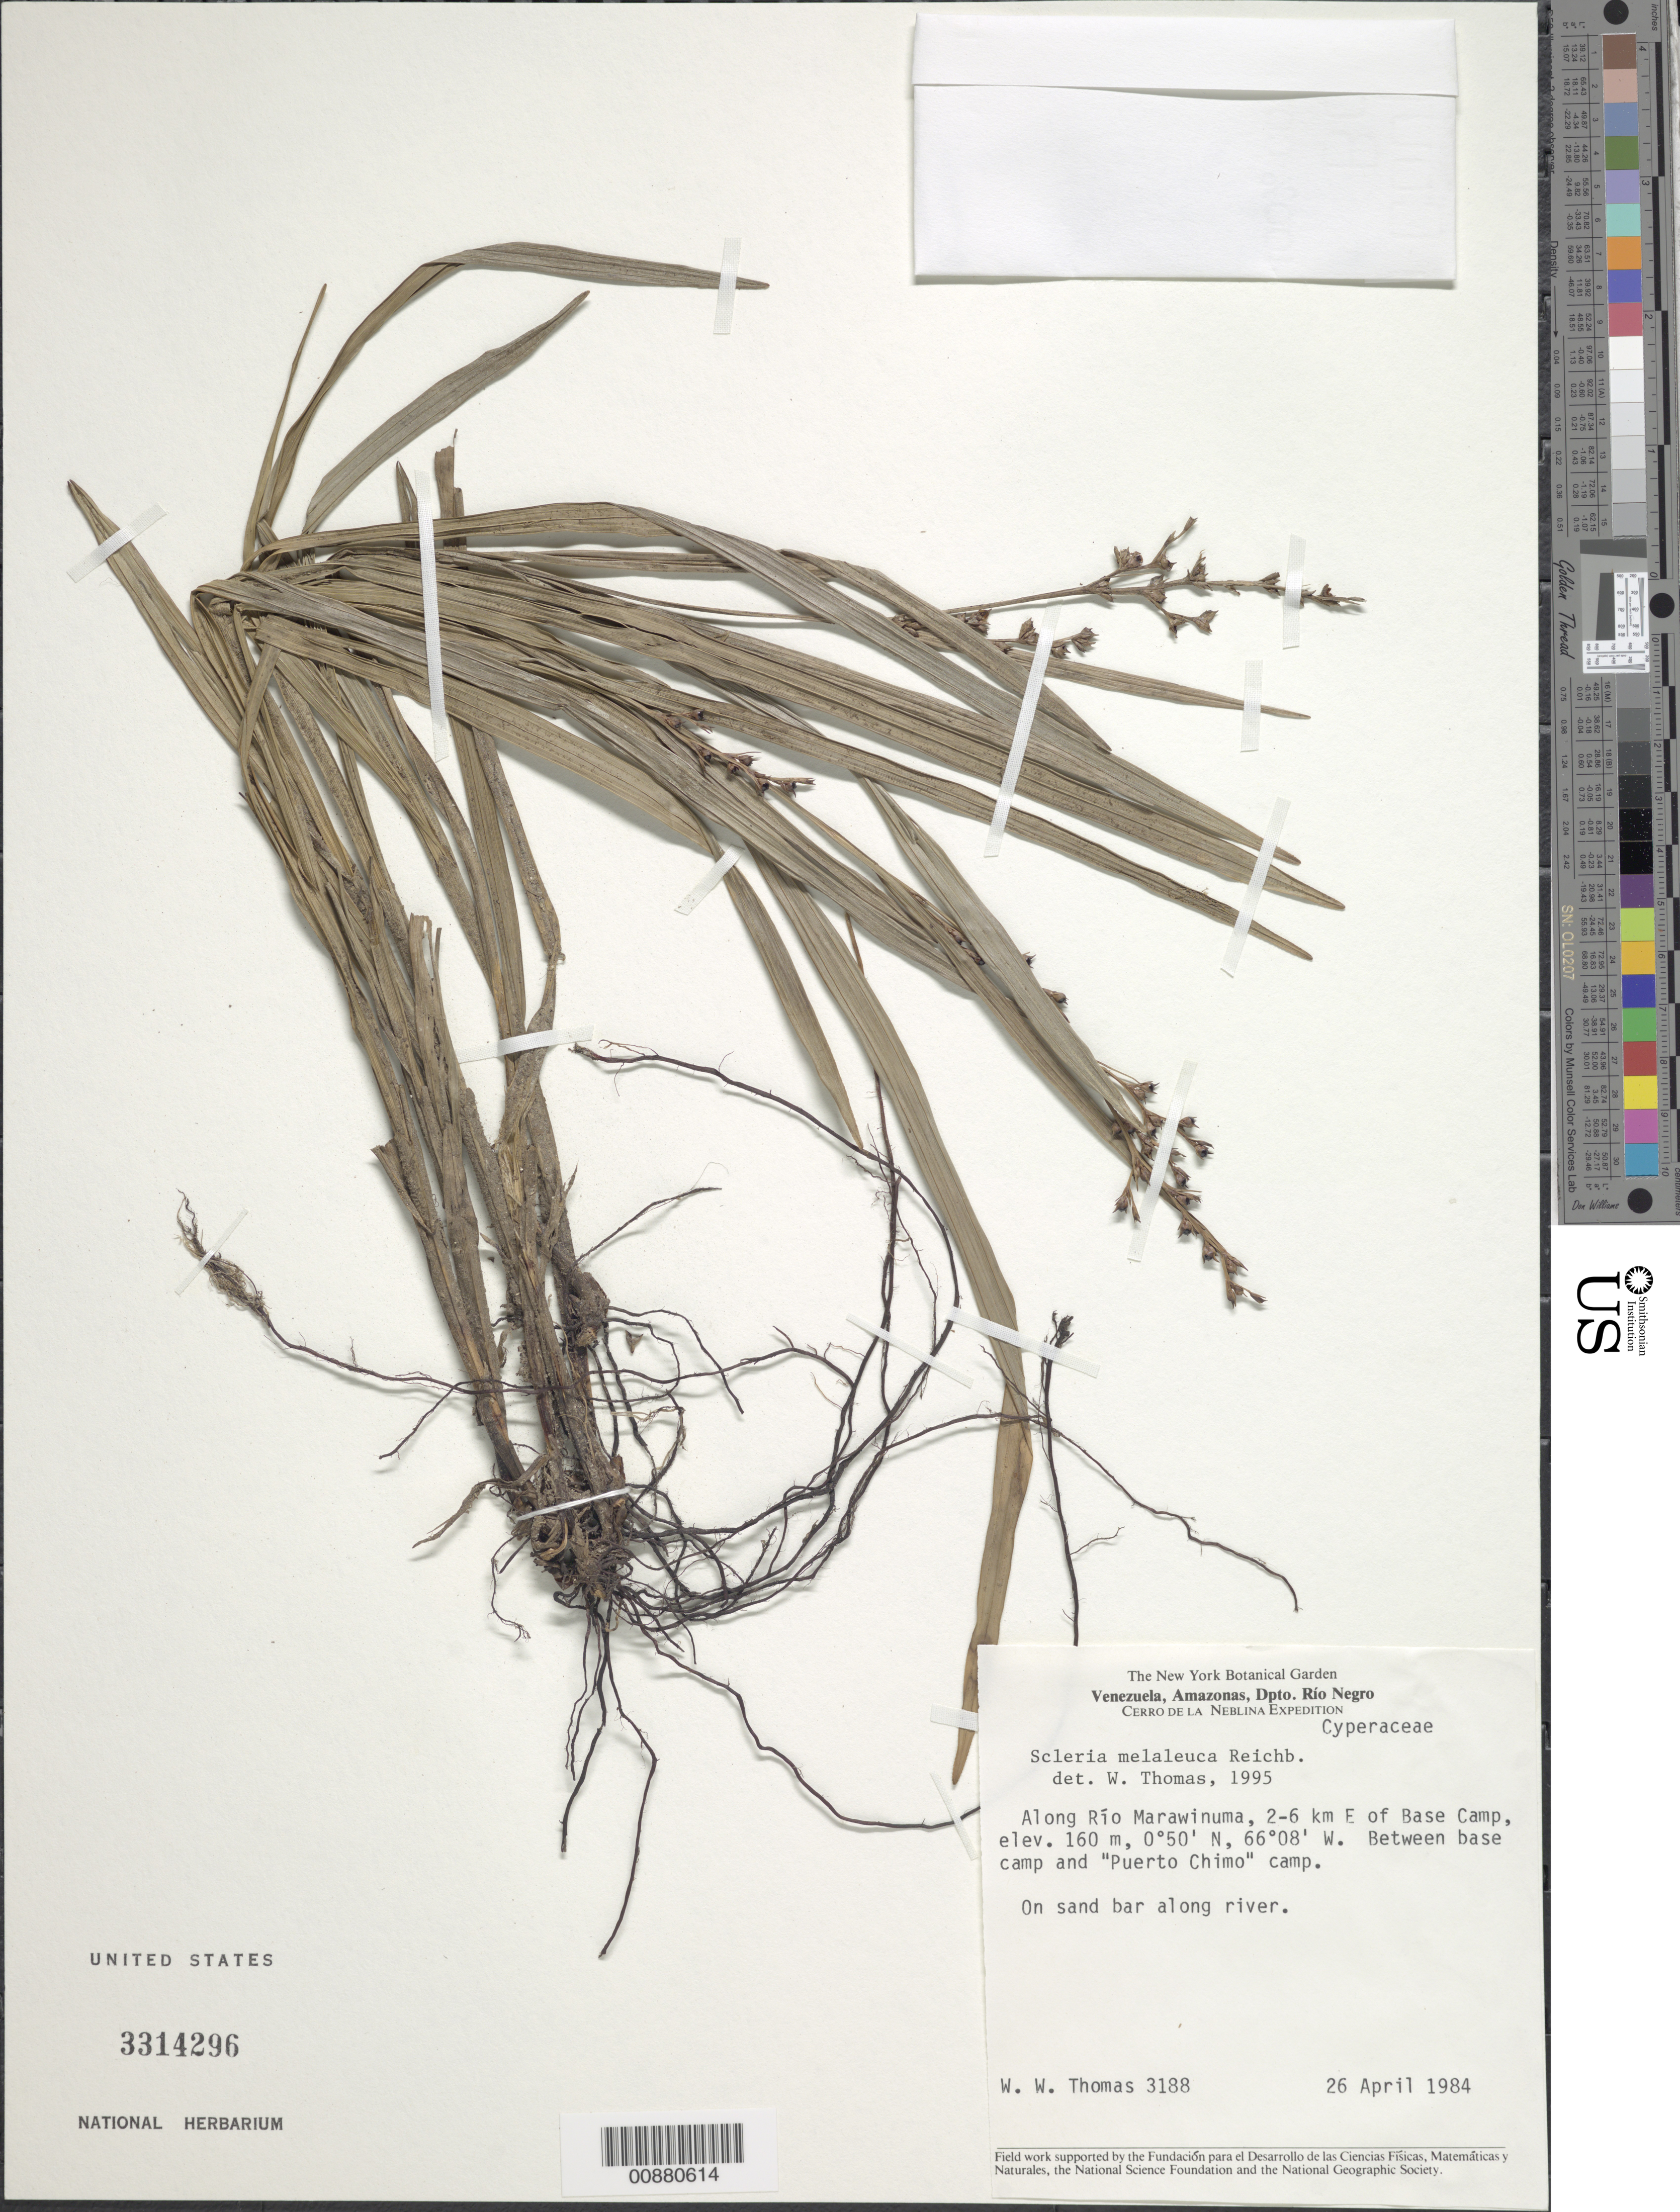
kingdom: Plantae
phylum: Tracheophyta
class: Liliopsida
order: Poales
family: Cyperaceae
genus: Scleria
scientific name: Scleria gaertneri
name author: Raddi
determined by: Strong, Mark T., (BOT), Smithsonian Institution - National Museum of Natural History (UNITED STATES)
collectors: W. W. Thomas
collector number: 3188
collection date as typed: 26-Apr-84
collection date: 1984-04-26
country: Venezuela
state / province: Amazonas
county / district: Río Negro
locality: Río Mawarinuma, 2-6 km E of Base Camp, between base camp and "Puerto Chimo" camp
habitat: On sand bar along river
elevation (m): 160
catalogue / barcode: US 3314296